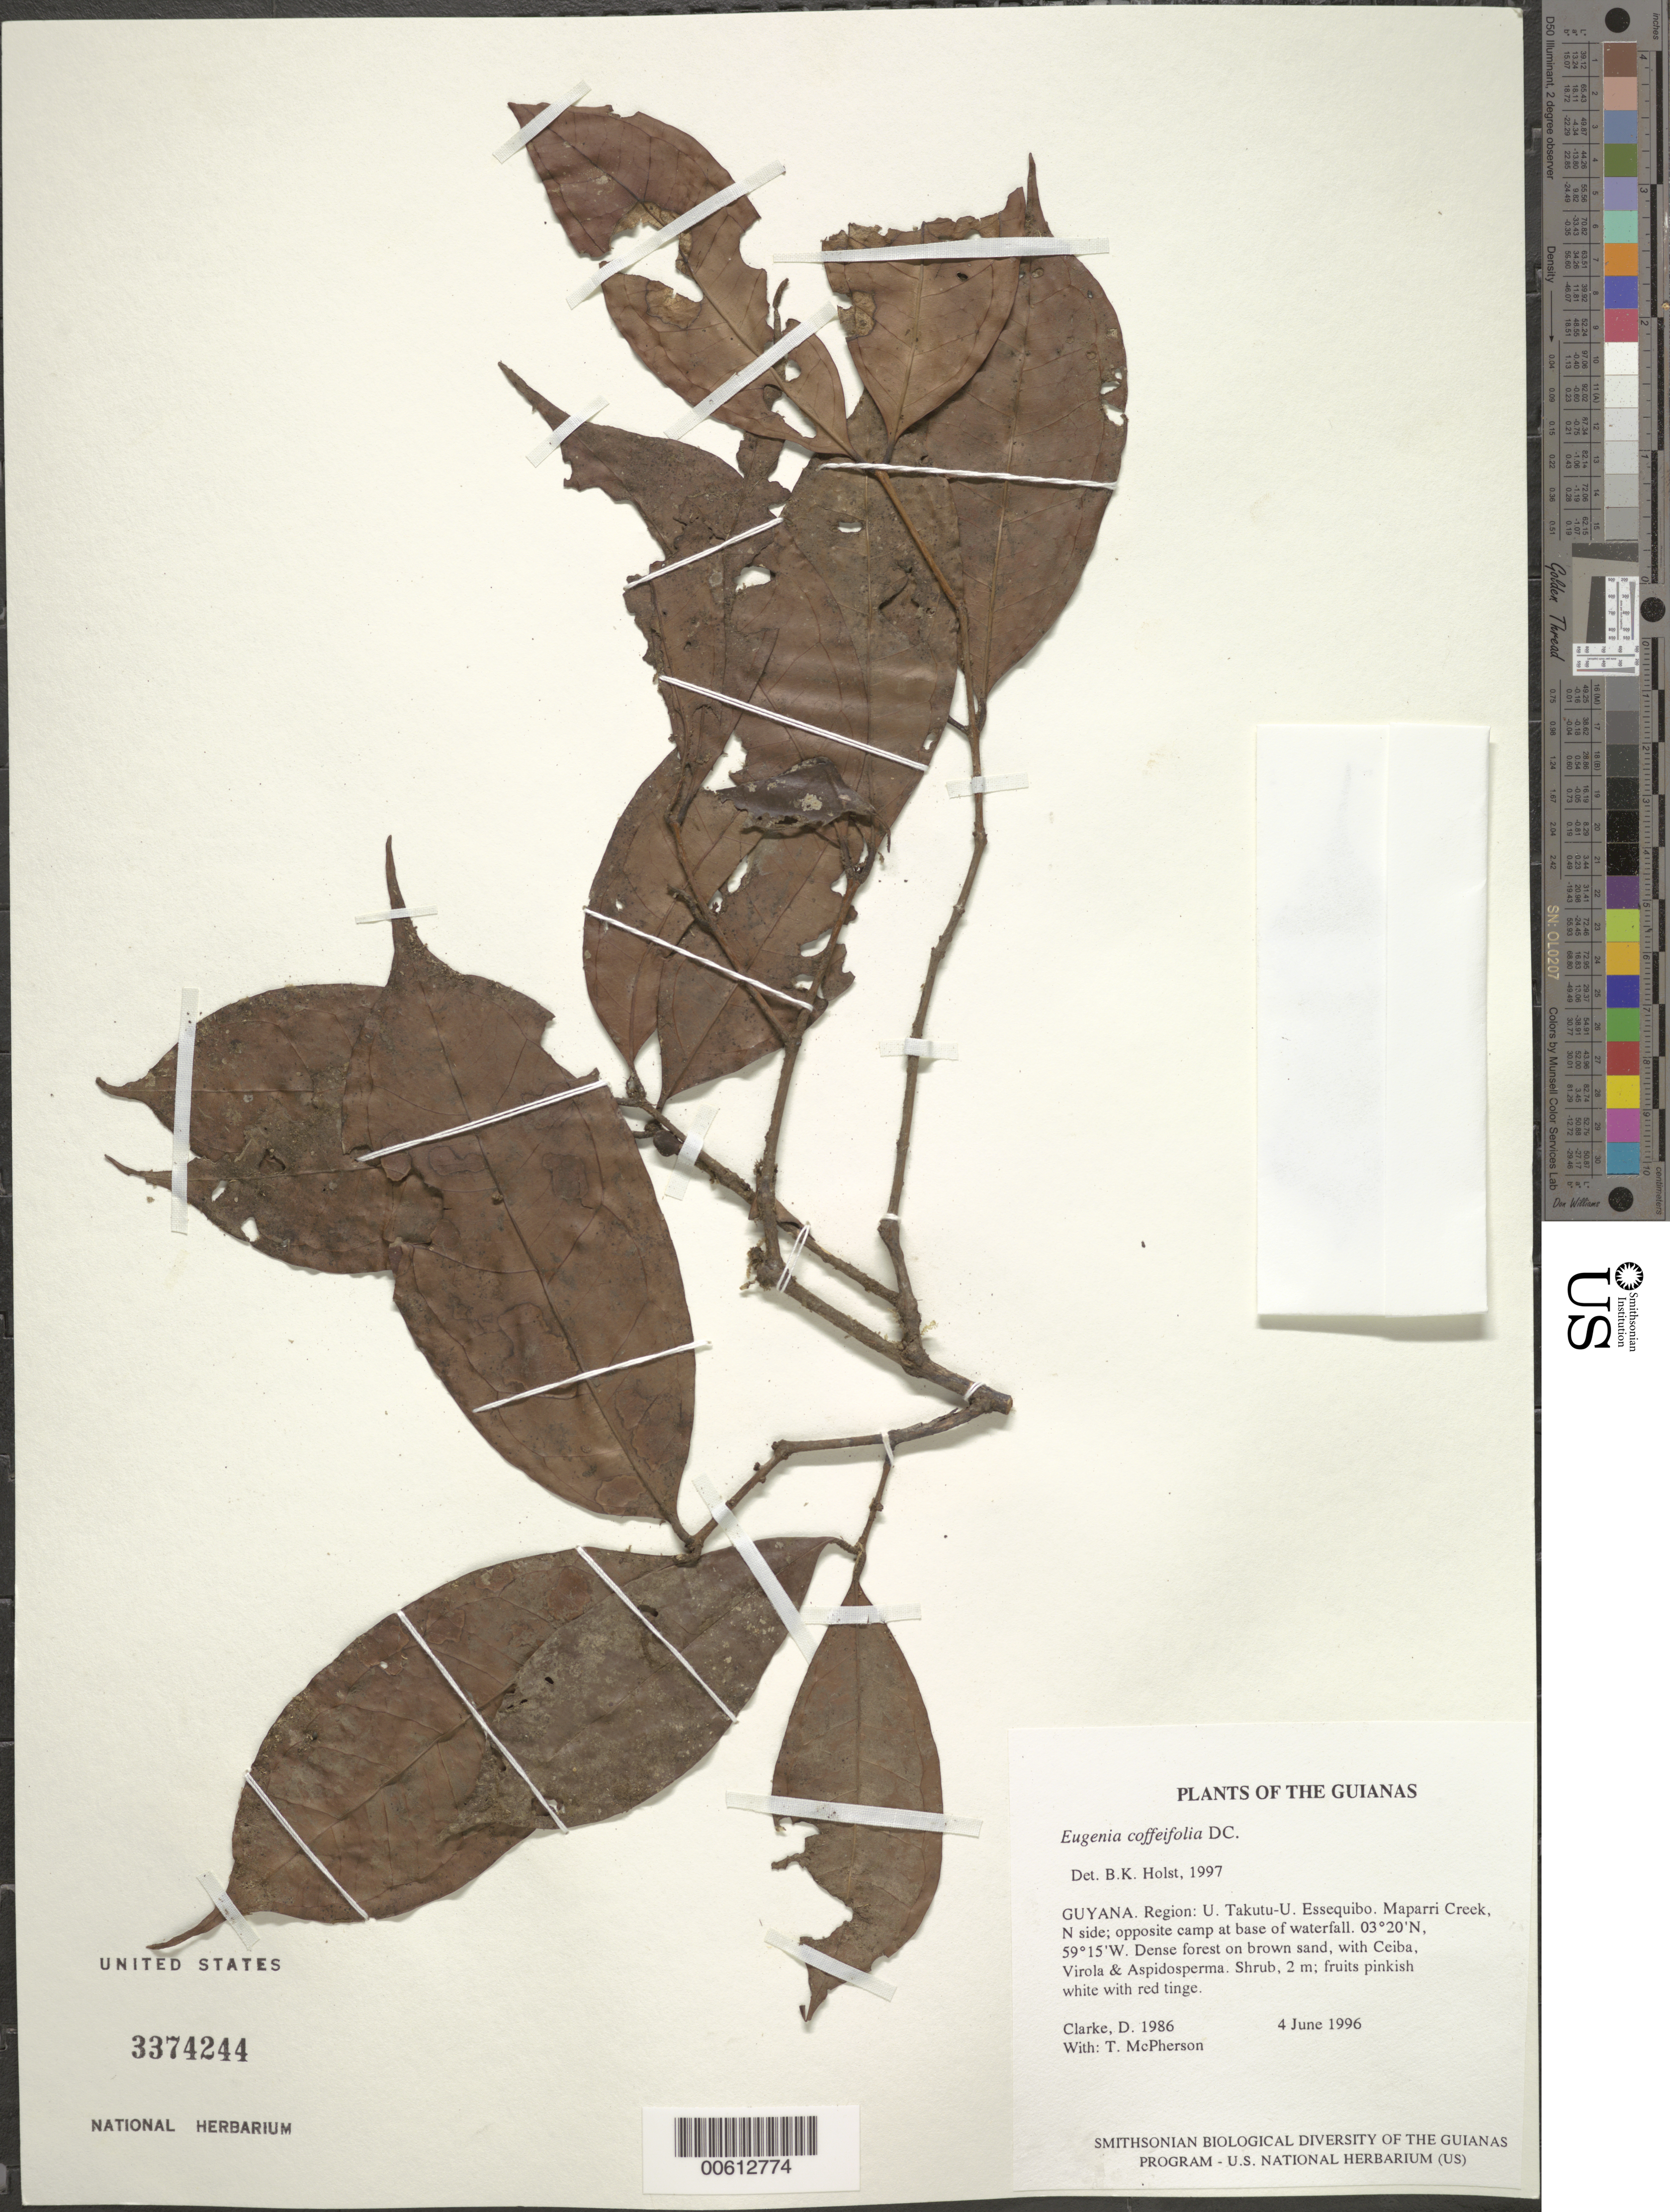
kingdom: Plantae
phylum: Tracheophyta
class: Magnoliopsida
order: Myrtales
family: Myrtaceae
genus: Eugenia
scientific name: Eugenia sinemariensis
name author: Aubl.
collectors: H. D. Clarke & T. McPherson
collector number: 1986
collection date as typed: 5 June 1996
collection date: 1996-06-05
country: Guyana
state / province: U. Takutu-U. Essequibo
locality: Maparri Creek, N side; opposite camp at base of waterfall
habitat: Streamside vegetation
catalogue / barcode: US 3374244